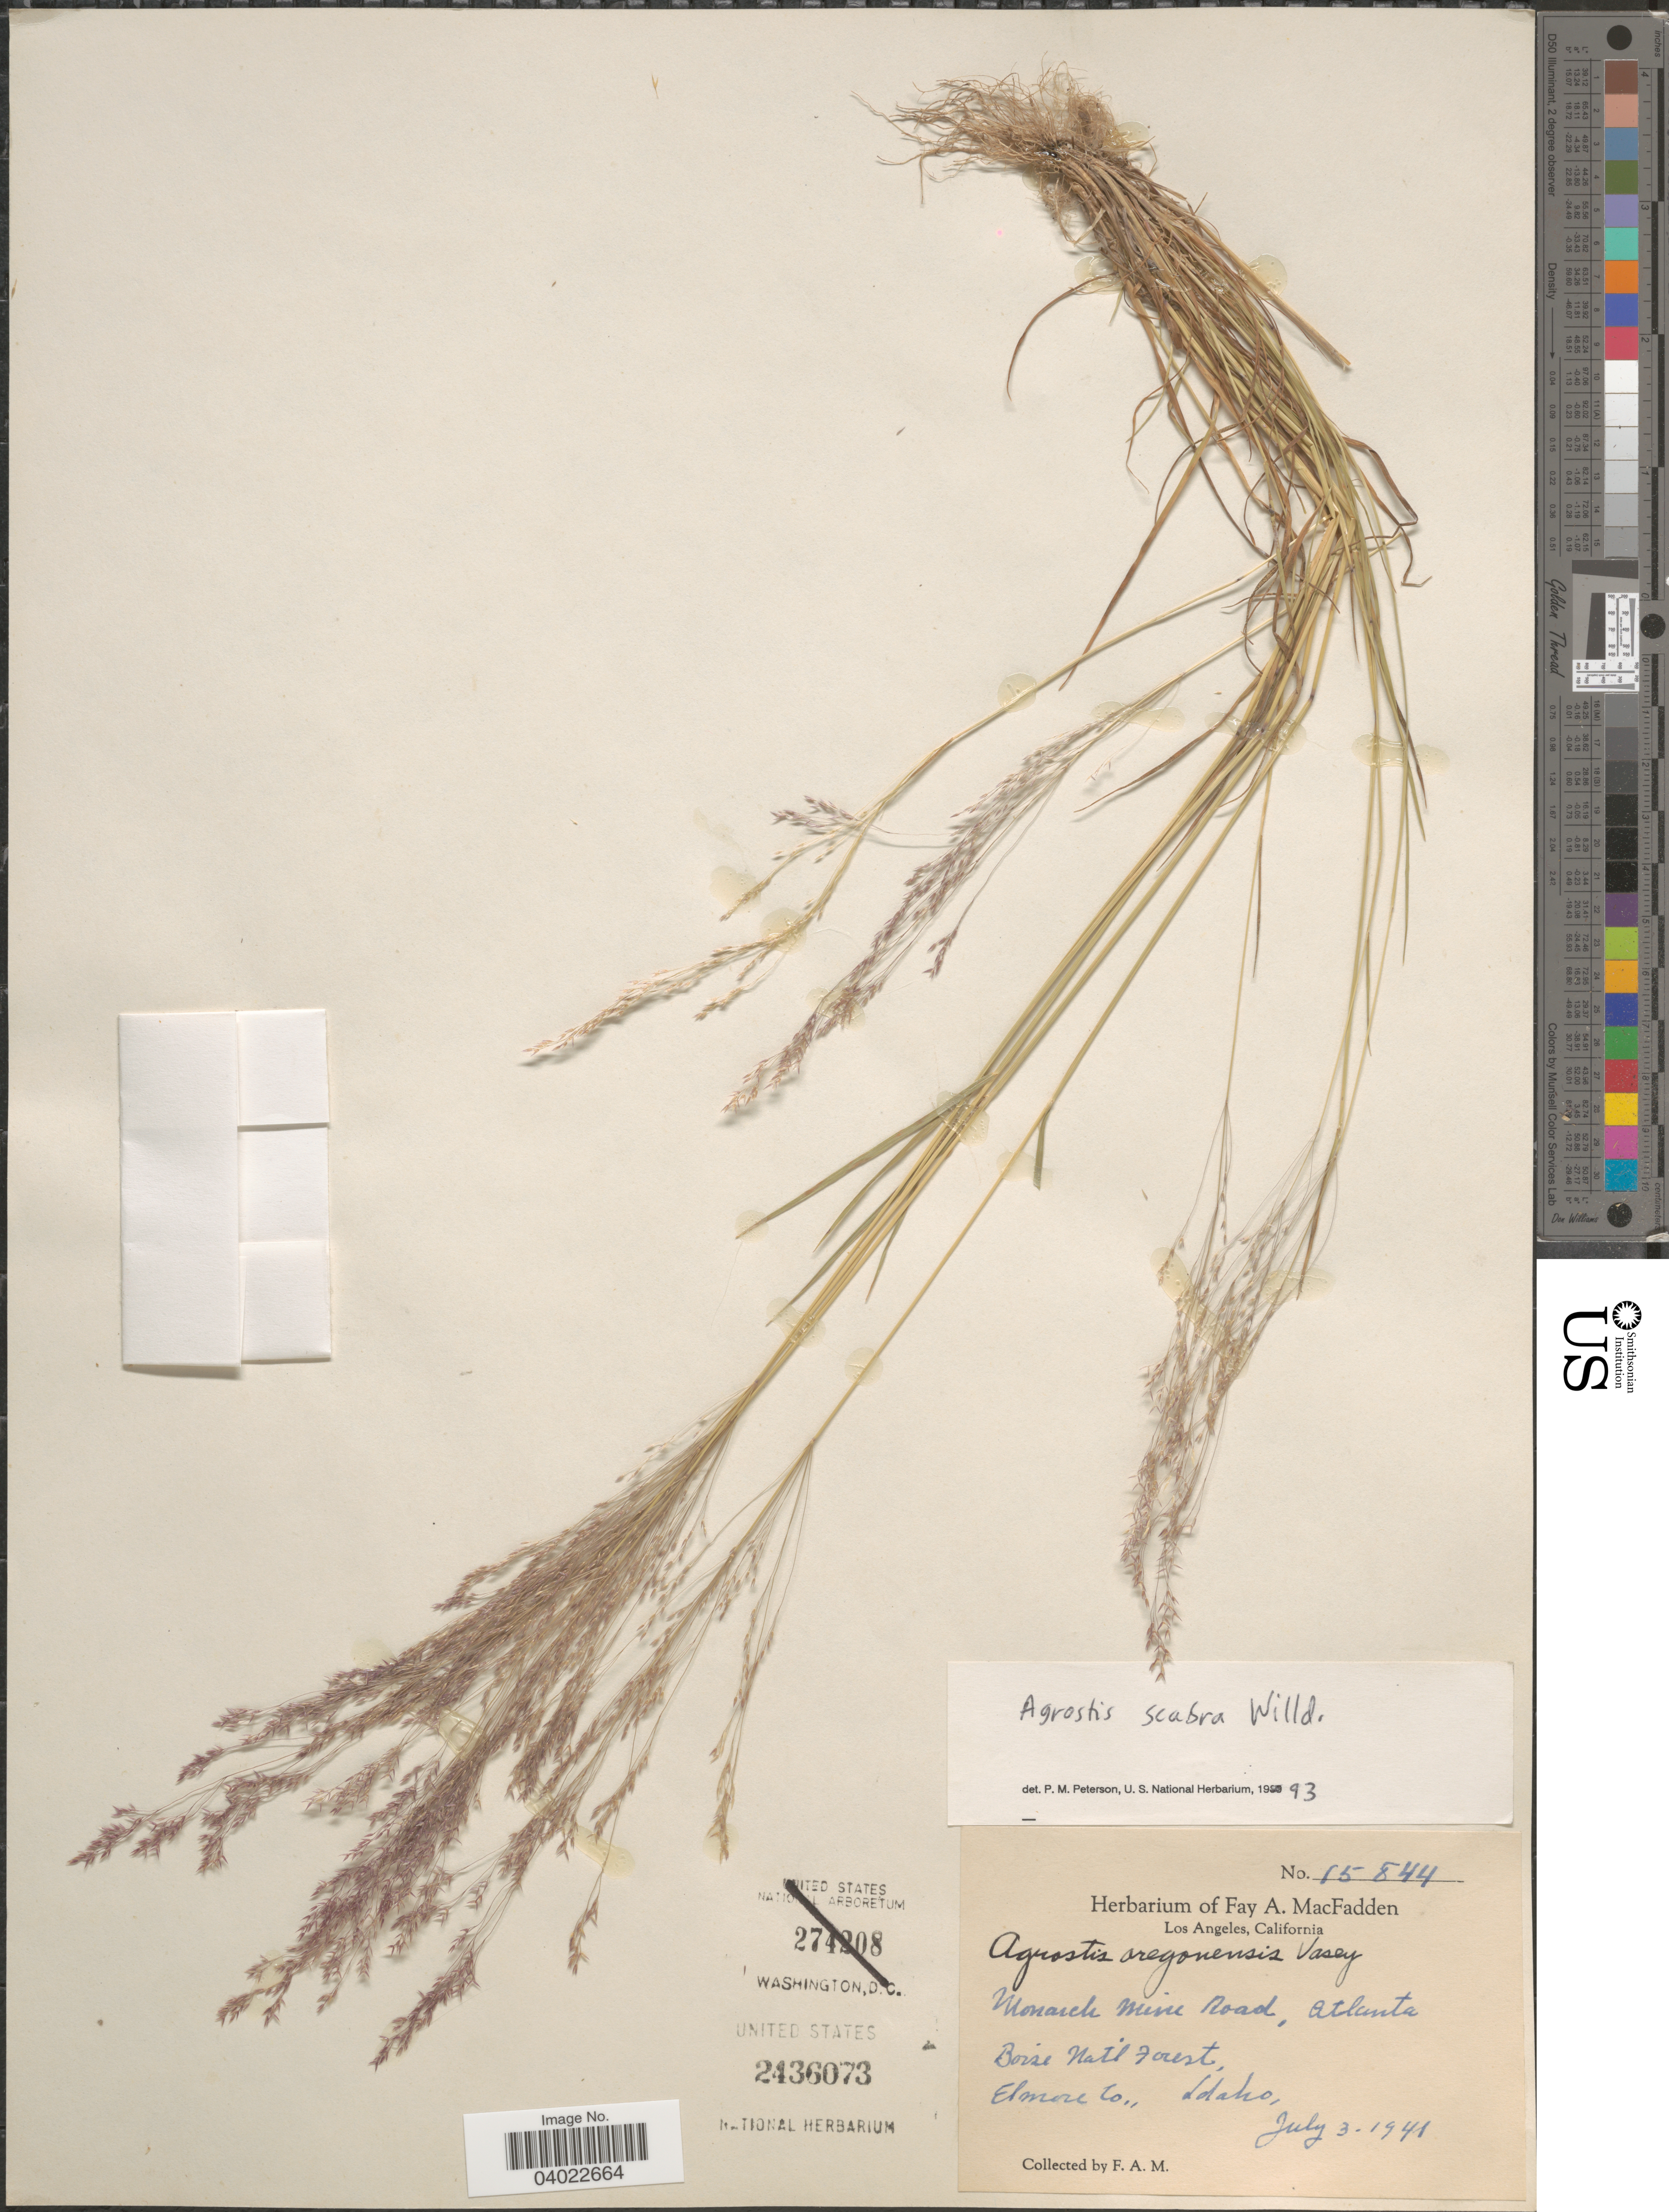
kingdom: Plantae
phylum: Tracheophyta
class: Liliopsida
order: Poales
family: Poaceae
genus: Agrostis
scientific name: Agrostis scabra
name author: Willd.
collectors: F. MacFadden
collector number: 15844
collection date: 1941-07-03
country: United States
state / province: Idaho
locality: Monarch Mine Road, Atlanta Boise Nat'l Forest. Elmore Co.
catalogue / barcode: US 2436073